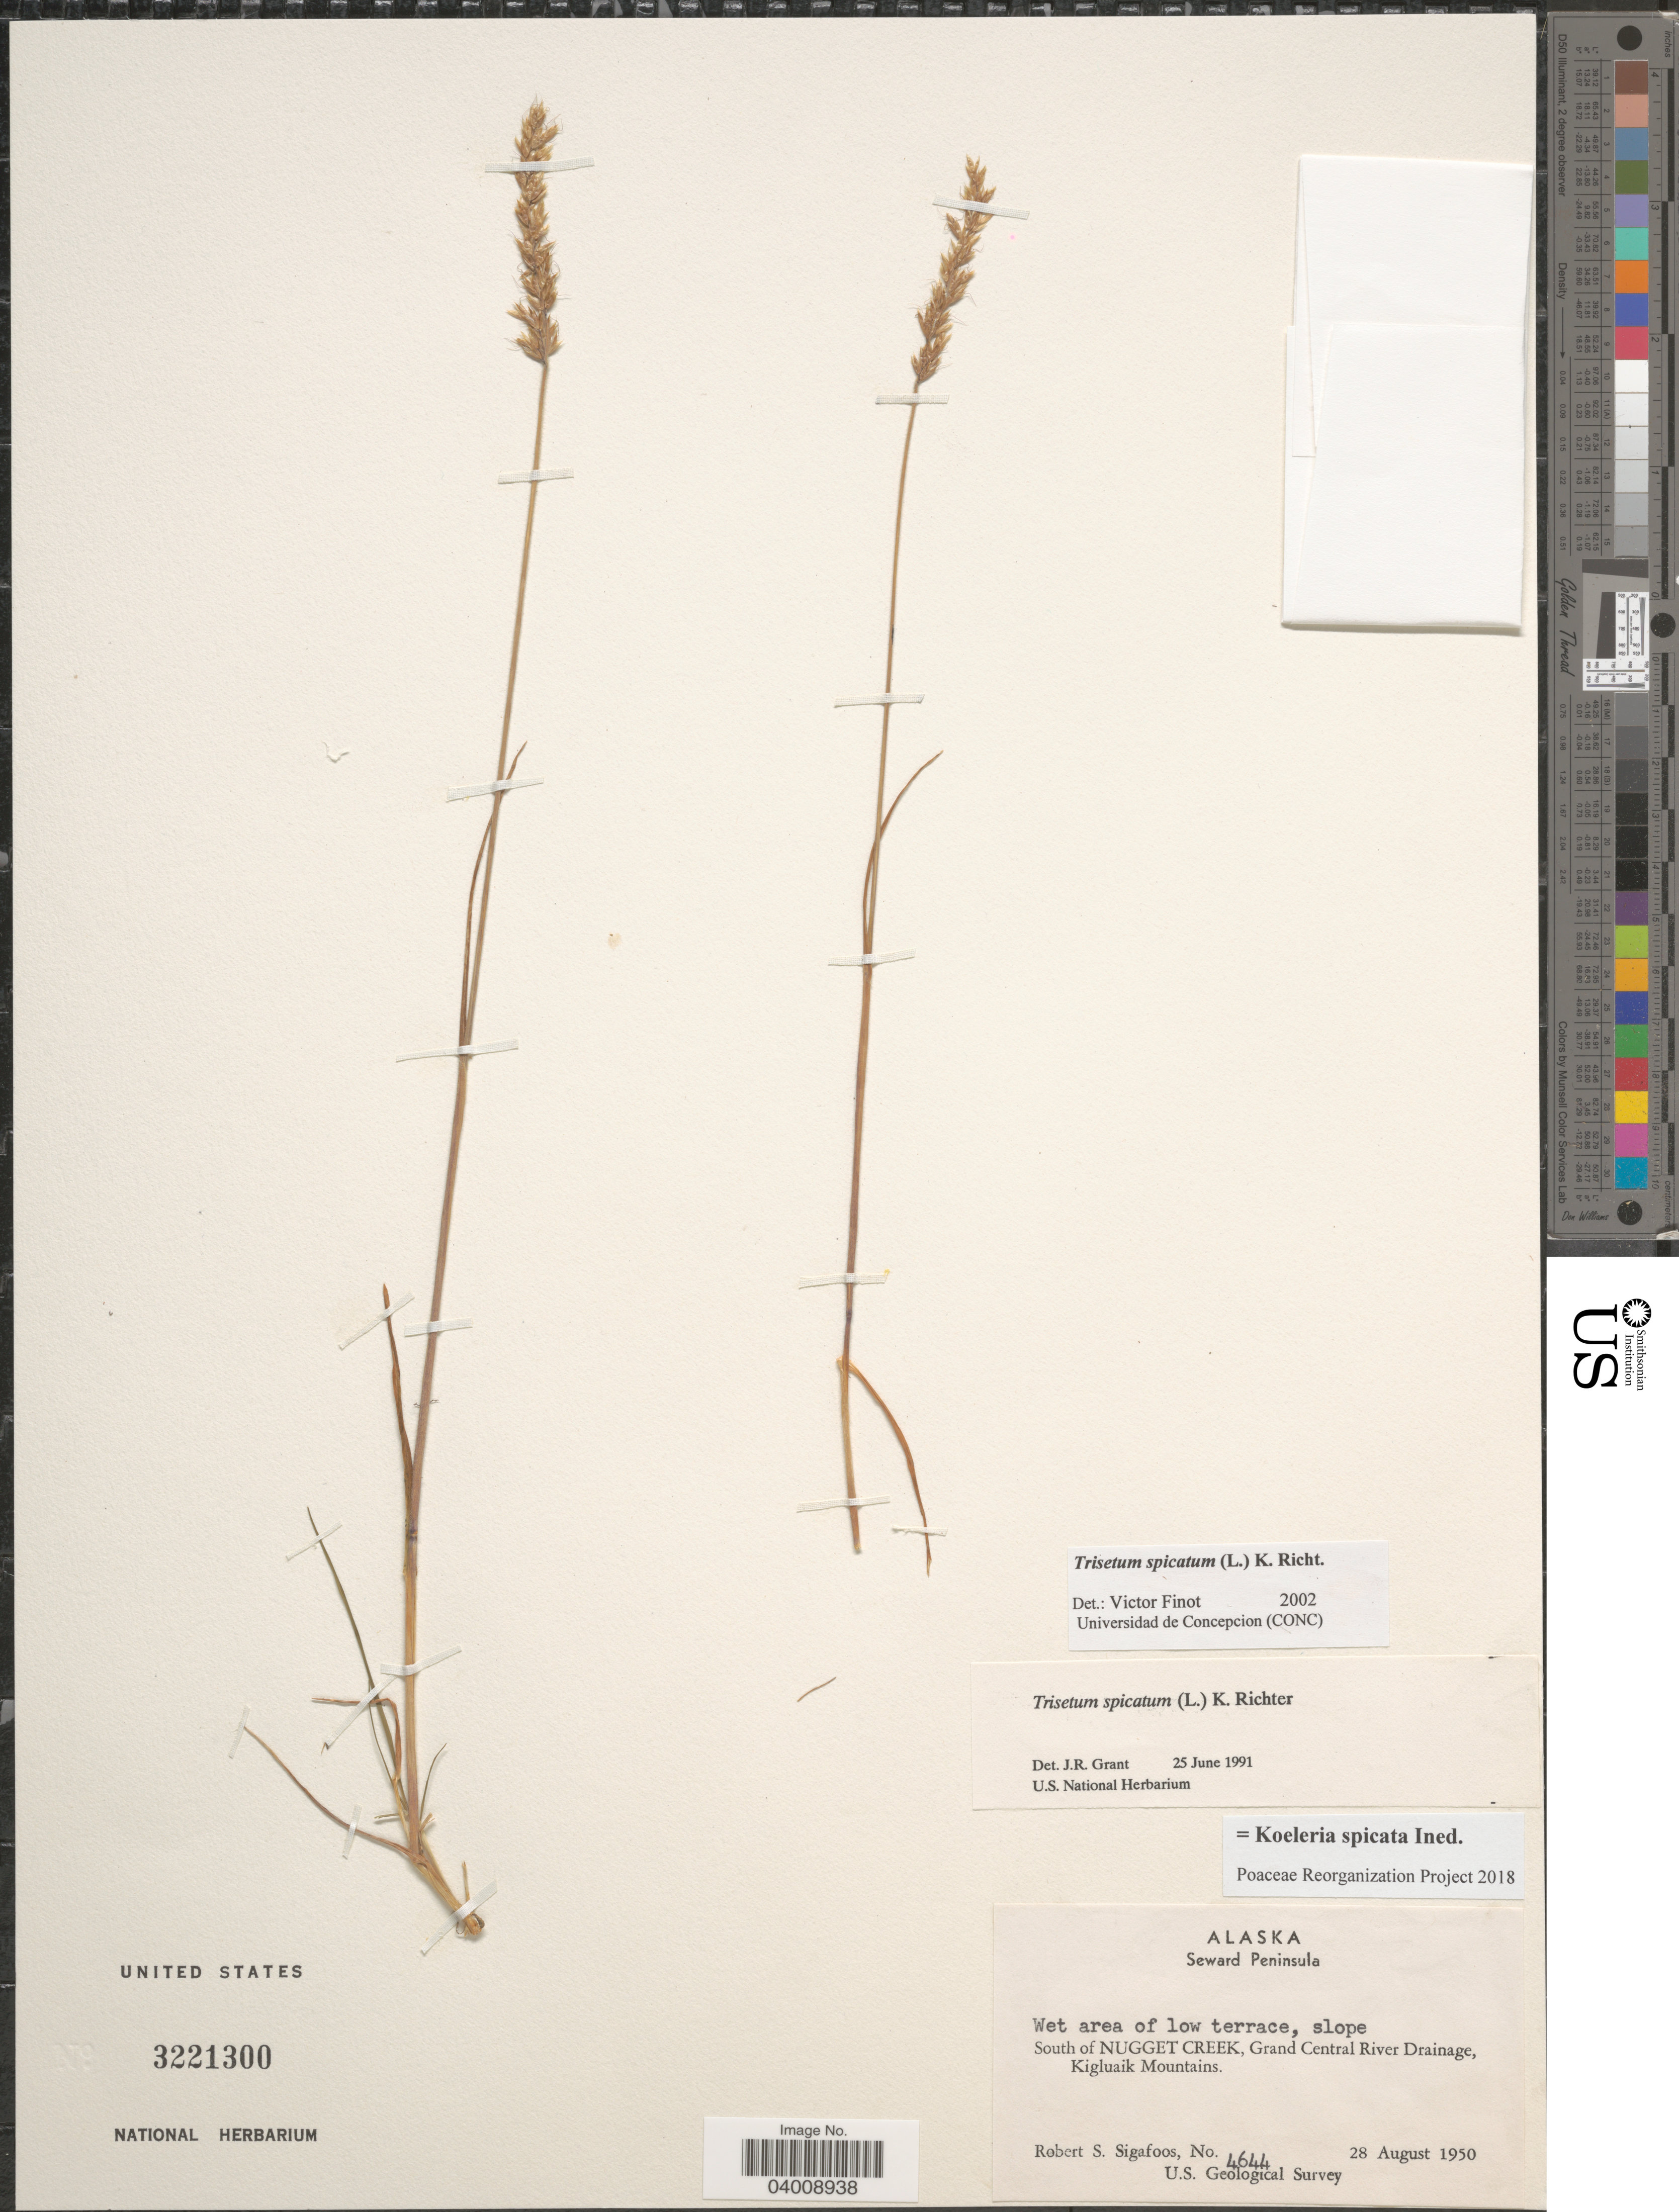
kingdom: Plantae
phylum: Tracheophyta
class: Liliopsida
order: Poales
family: Poaceae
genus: Koeleria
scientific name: Koeleria spicata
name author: (L.) Barberá et al.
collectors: R. Sigafoos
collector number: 4644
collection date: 1950-08-28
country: United States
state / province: Alaska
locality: Seward Peninsula. Wet area of low terrace, slope. South of Nugget Creek, Grand Central River Drainage, Kigluaik Mountains.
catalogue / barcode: US 3221300